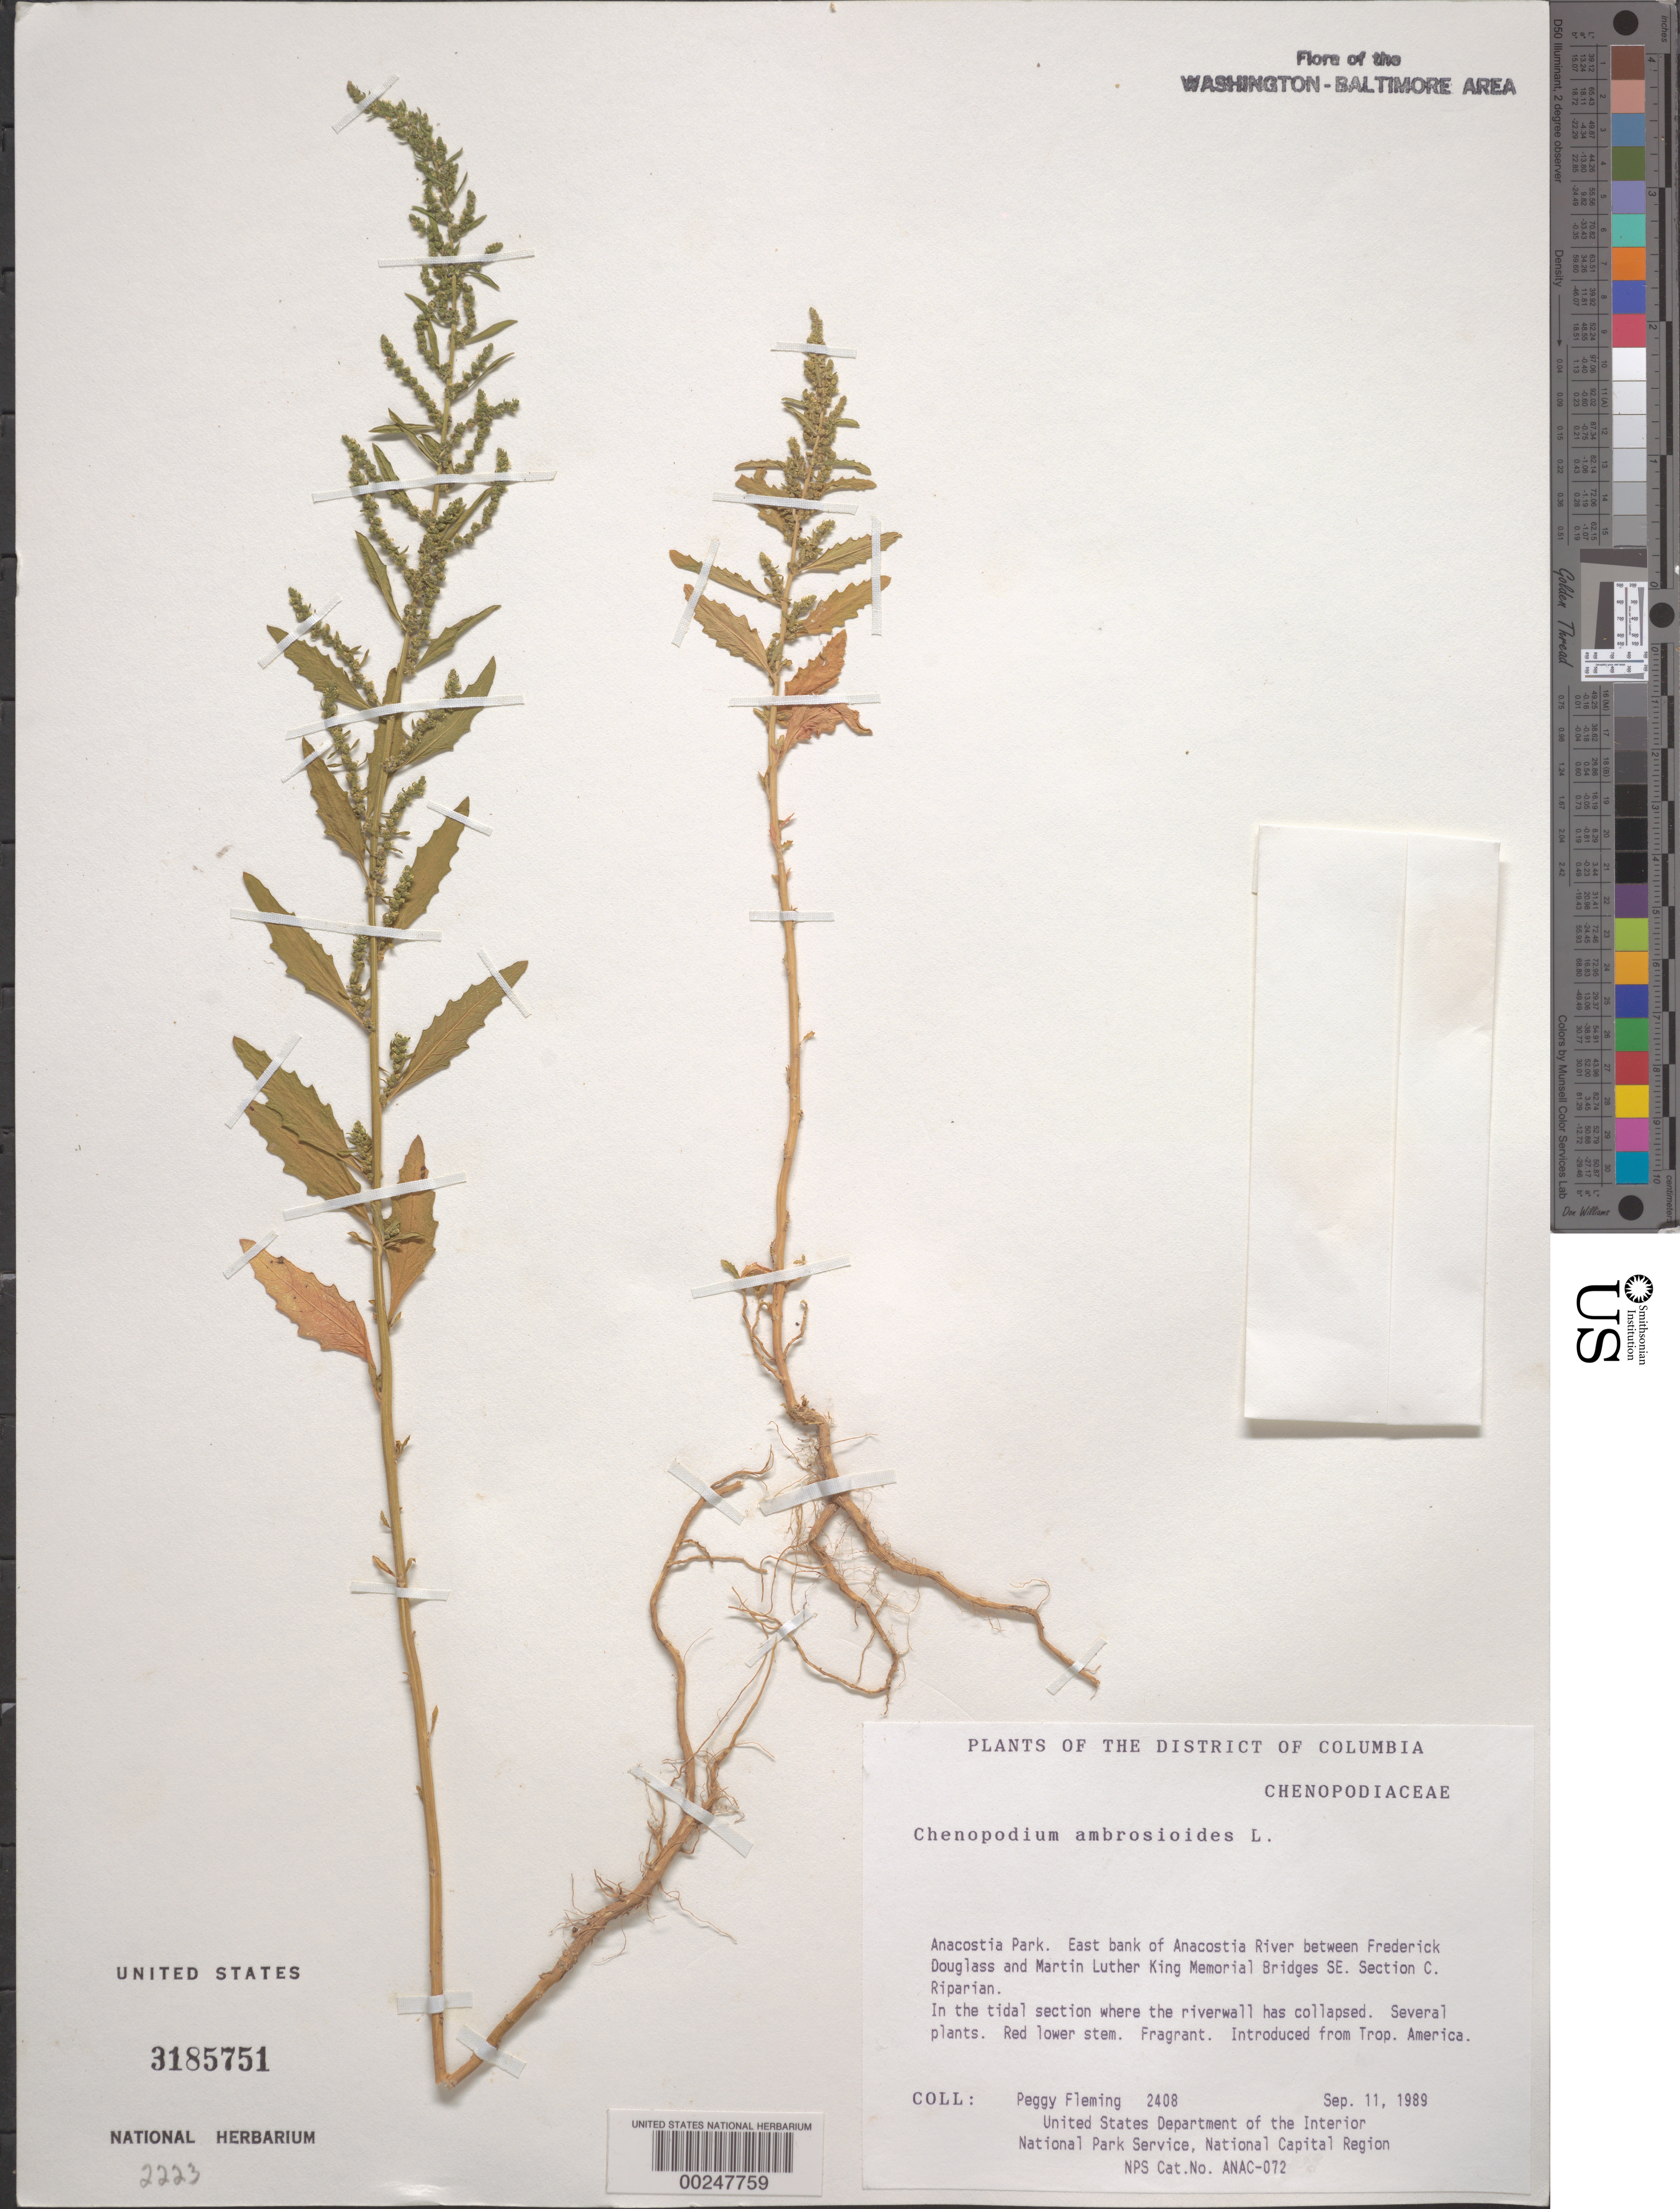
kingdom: Plantae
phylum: Tracheophyta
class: Magnoliopsida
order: Caryophyllales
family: Amaranthaceae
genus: Chenopodium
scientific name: Chenopodium ambrosioides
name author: L.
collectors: P. Fleming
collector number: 2408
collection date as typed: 11 Sep 1989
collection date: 1989-09-11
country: United States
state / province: District of Columbia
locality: Anacostia Park, between Frederick Douglass and Martin Luther King Memroial Bridges, Se, Section C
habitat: In tidal section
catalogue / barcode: US 3185751